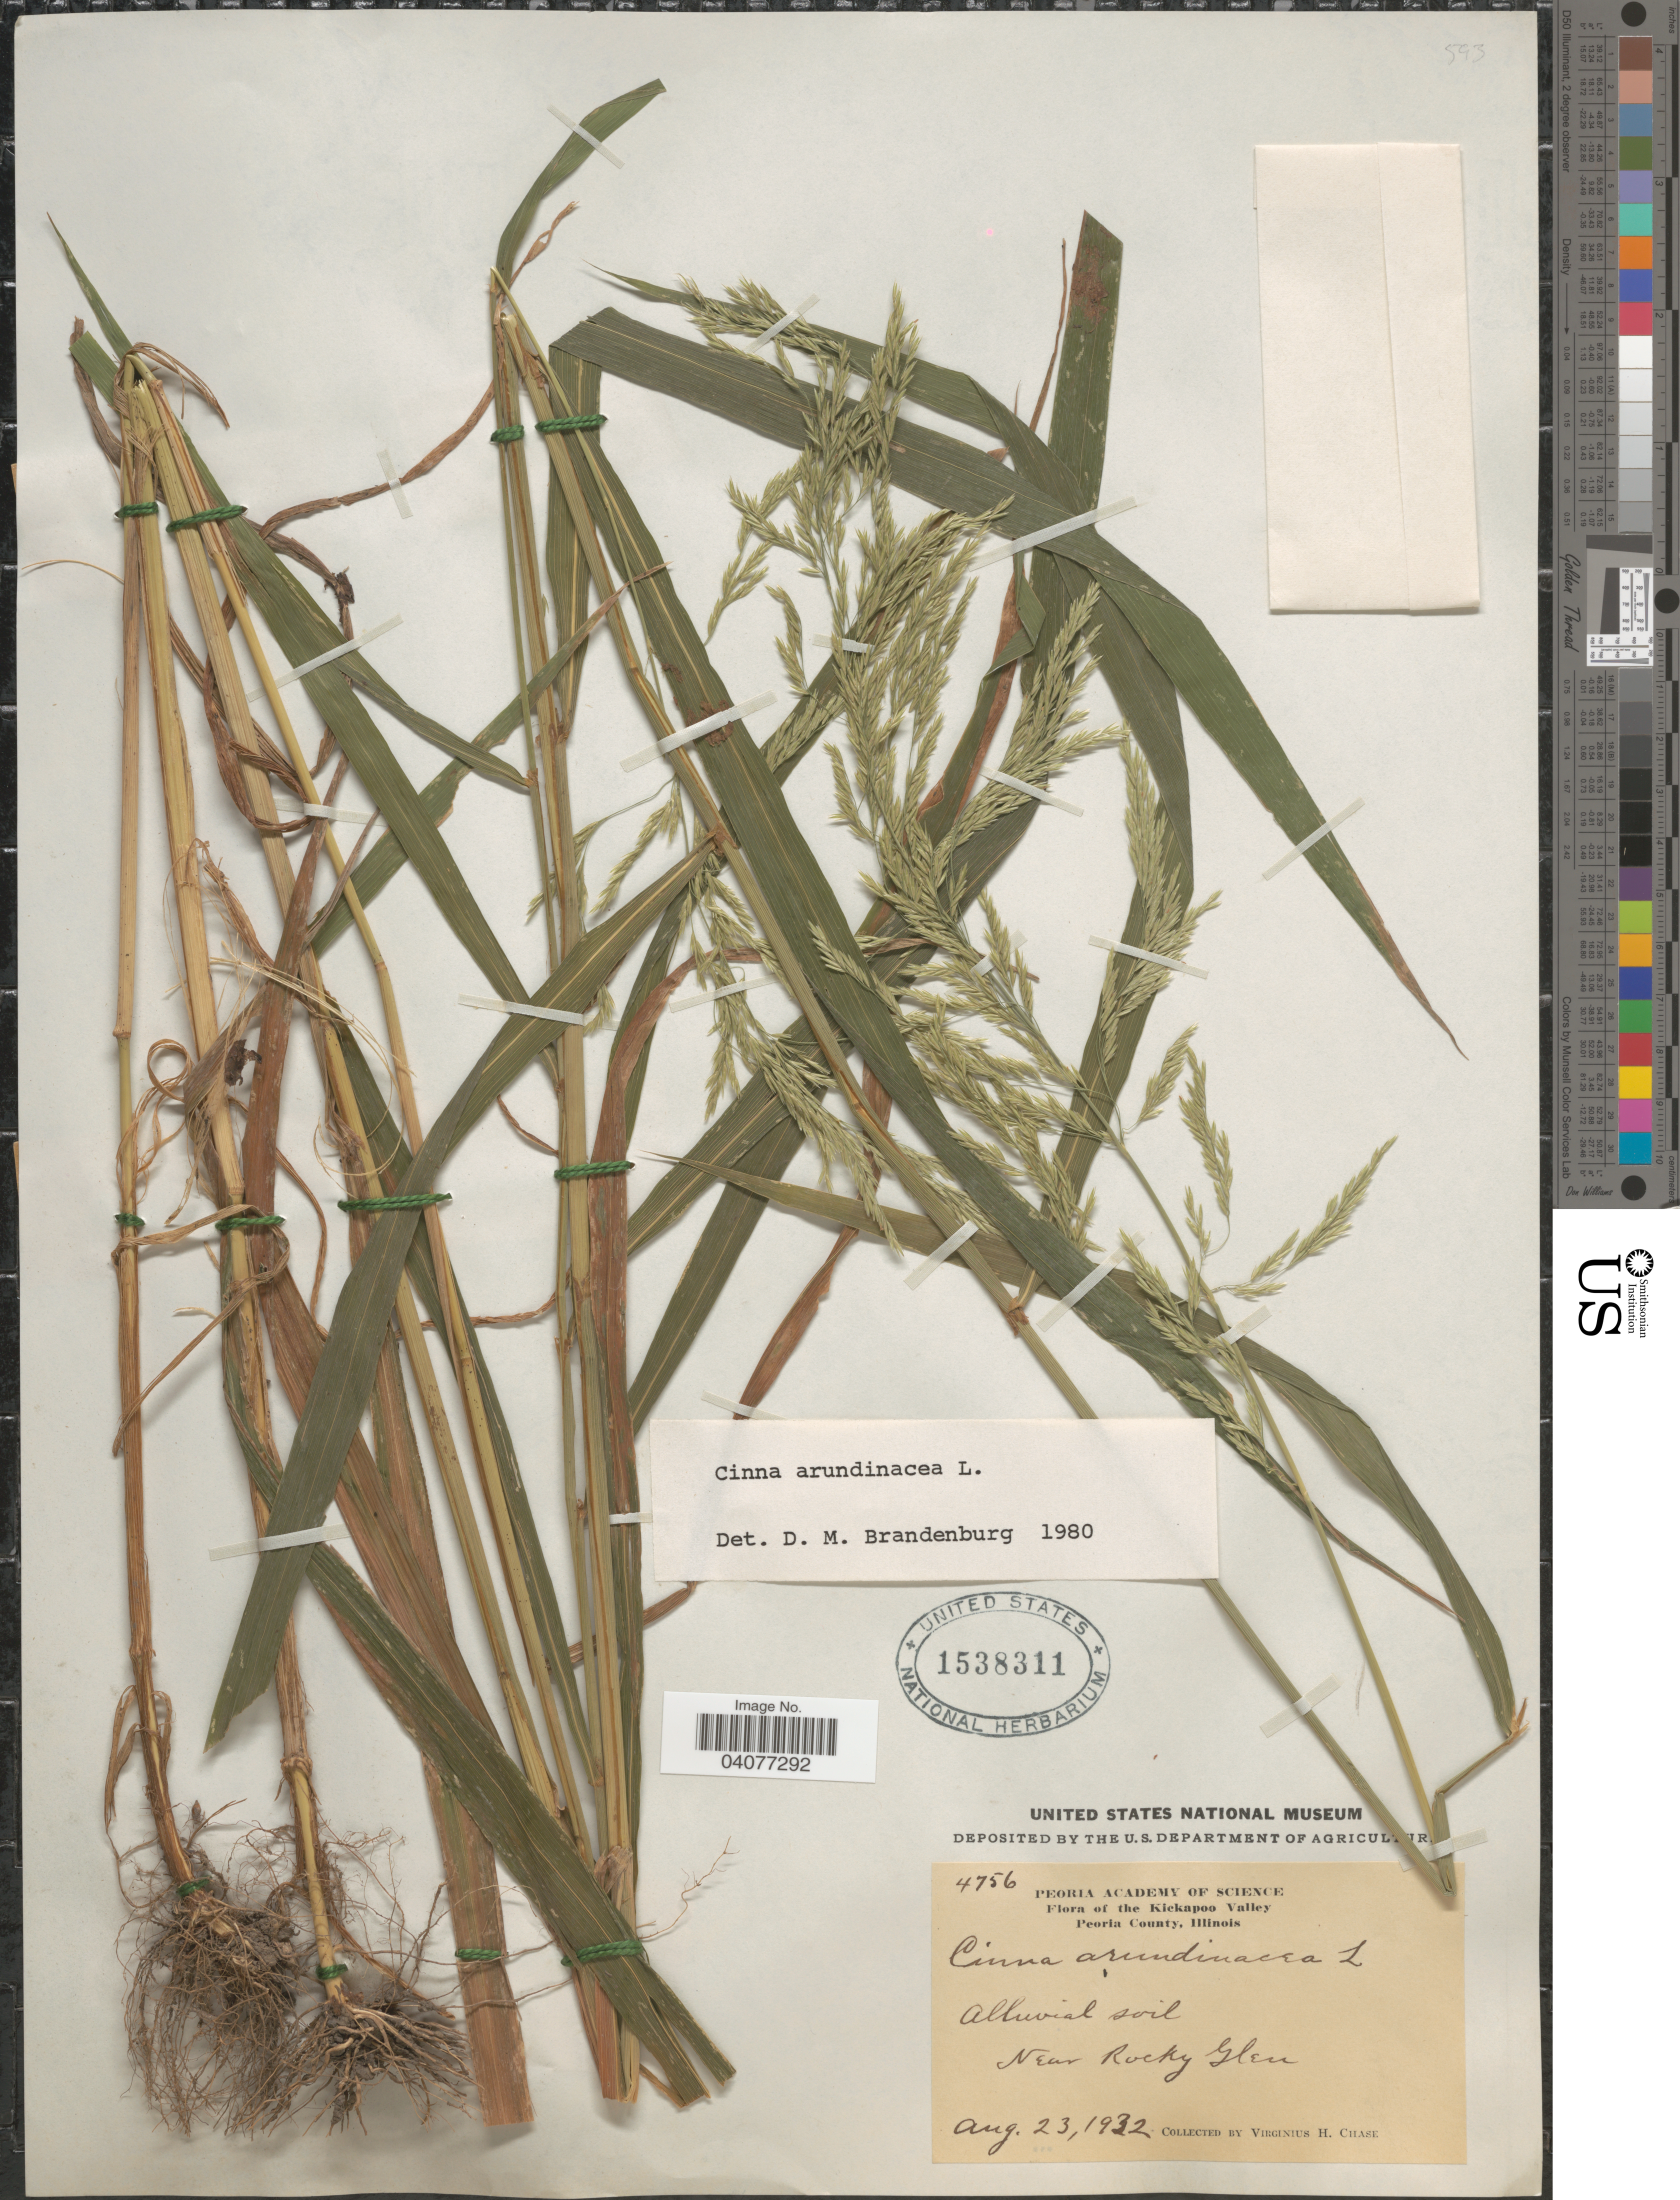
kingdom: Plantae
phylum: Tracheophyta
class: Liliopsida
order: Poales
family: Poaceae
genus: Cinna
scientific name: Cinna arundinacea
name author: L.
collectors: V. H. Chase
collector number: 4756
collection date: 1932-08-23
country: United States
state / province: Illinois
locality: Kiekapoo Valley. Peoria County. Alluvial soil. Near Rocky Glen.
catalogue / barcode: US 1538311